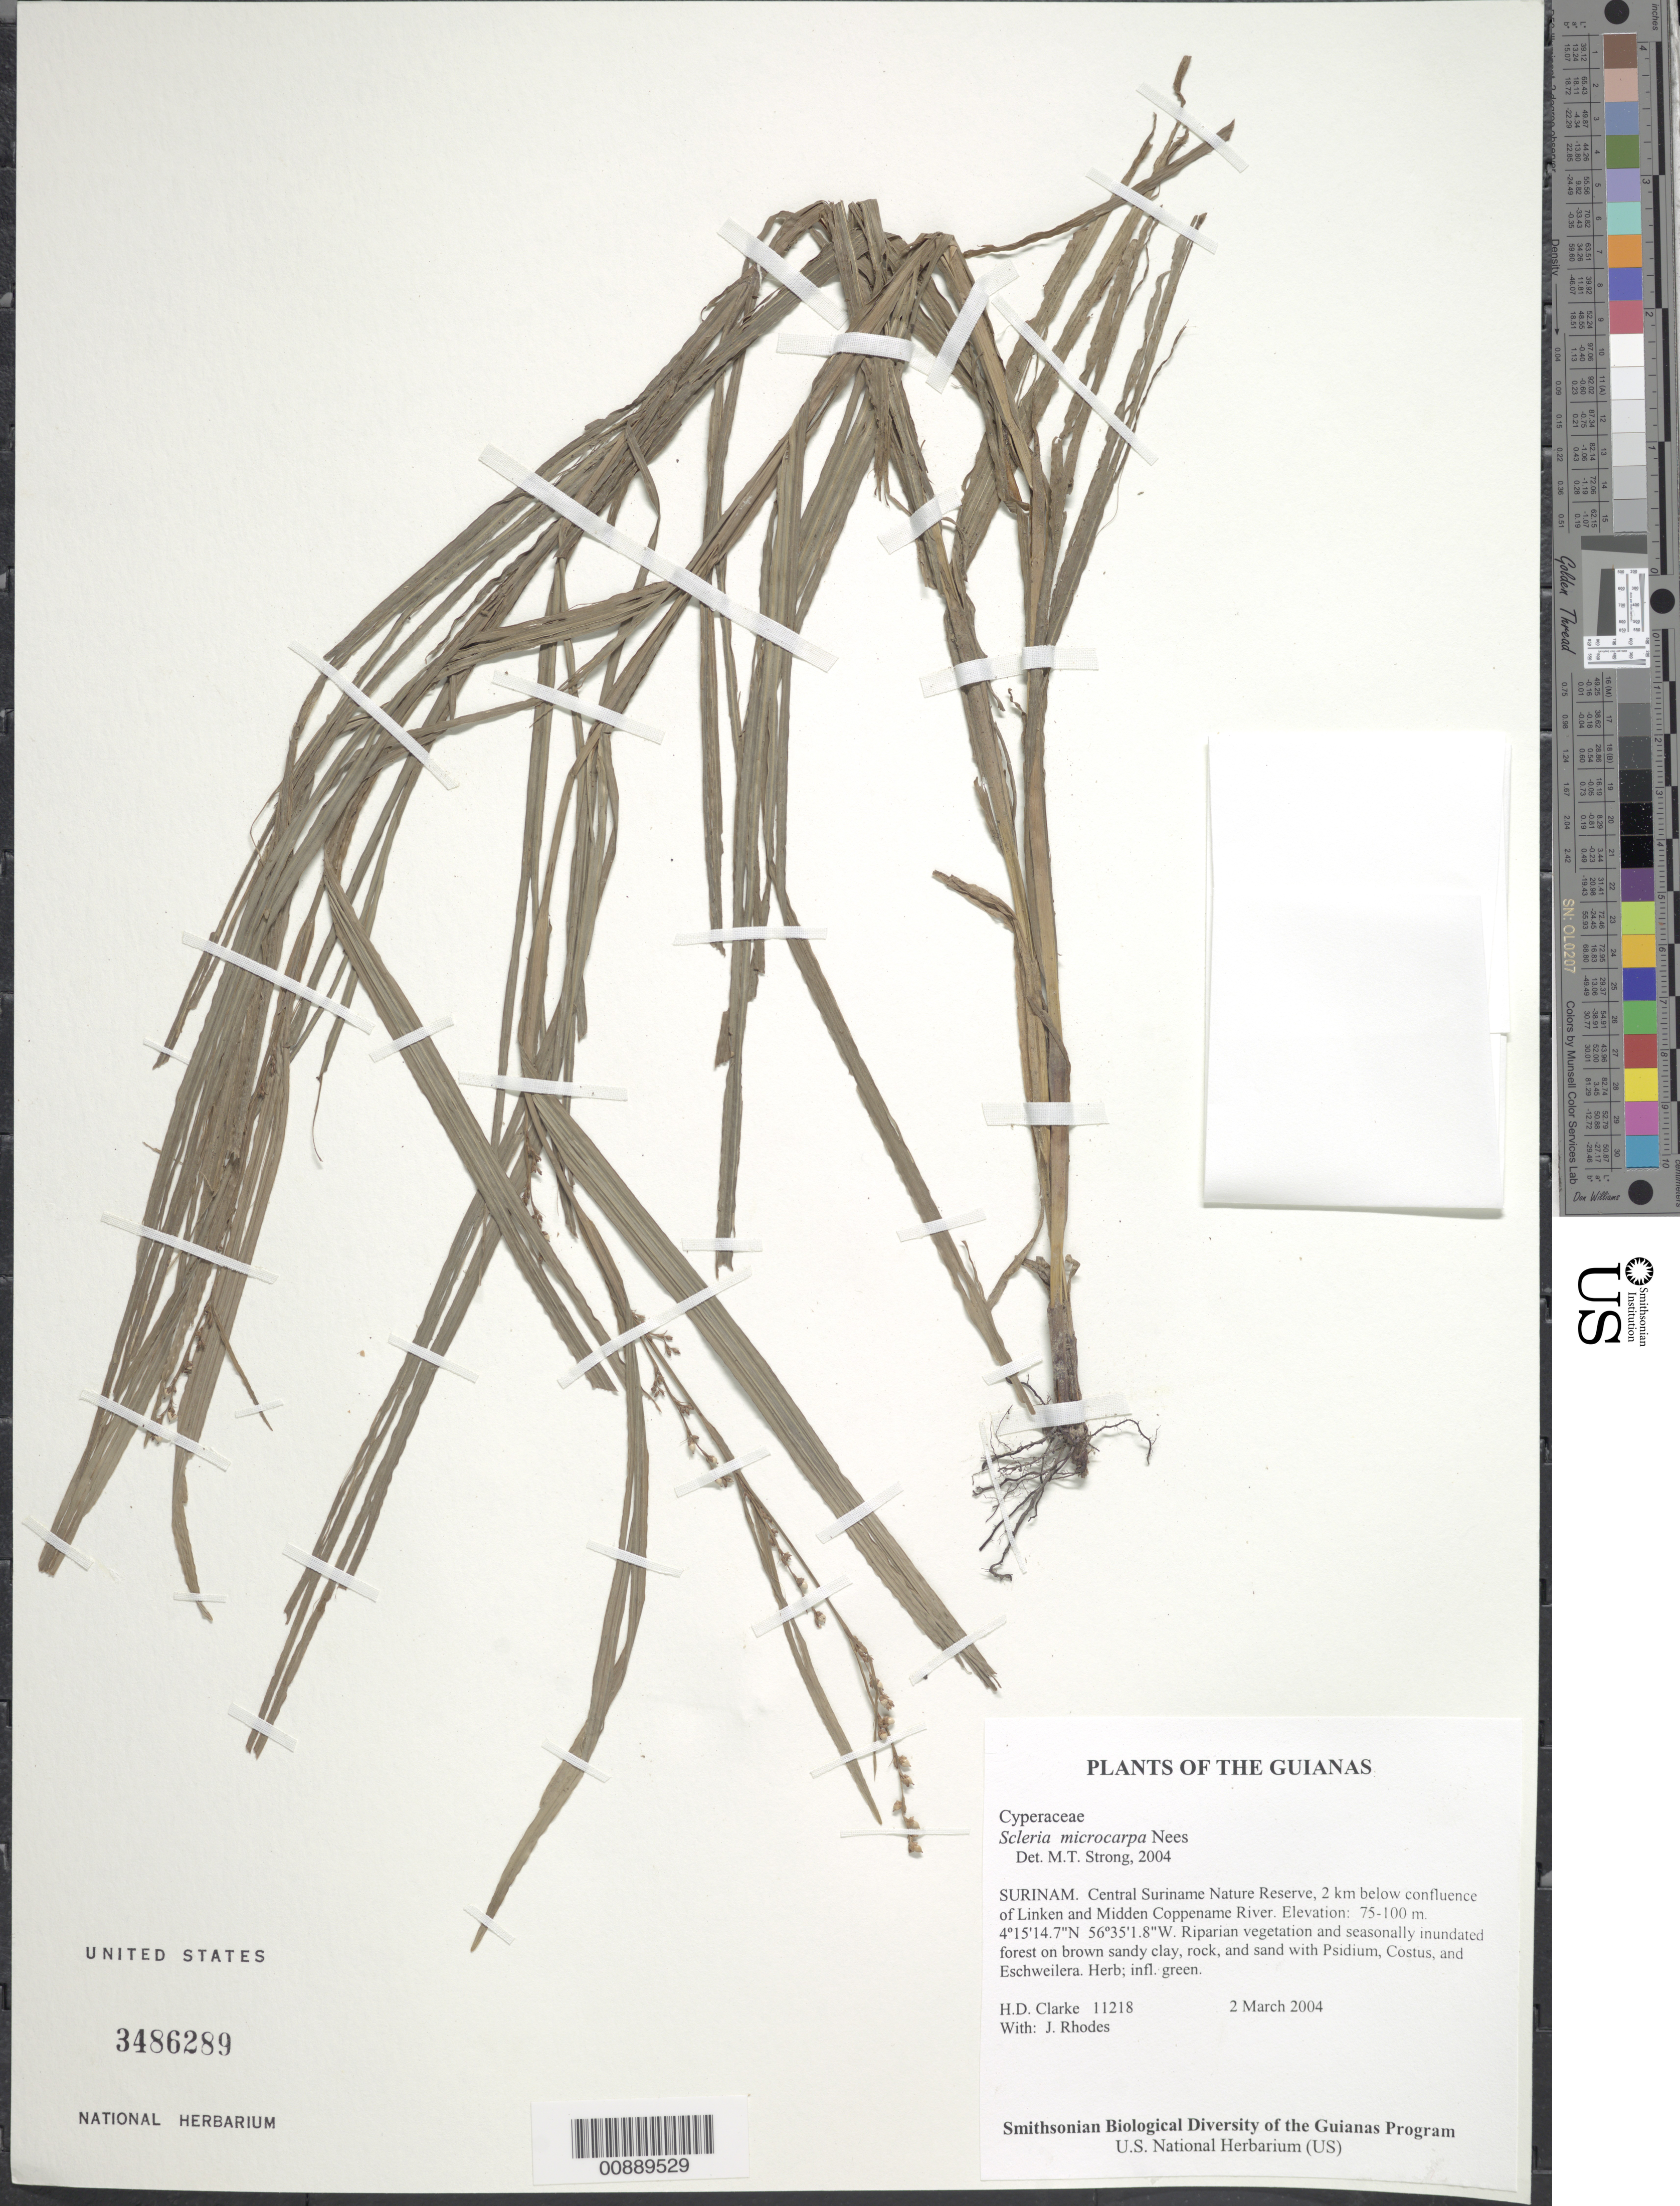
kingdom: Plantae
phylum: Tracheophyta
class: Liliopsida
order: Poales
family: Cyperaceae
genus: Scleria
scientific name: Scleria microcarpa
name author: Nees ex Kunth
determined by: Strong, M. T., (US), Smithsonian Institution - National Museum of Natural History (UNITED STATES)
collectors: H. D. Clarke & J. Rhodes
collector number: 11218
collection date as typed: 2 March 2004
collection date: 2004-03-02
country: Suriname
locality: Central Suriname Nature Reserve, 2 km below confluence of Linken and Midden Coppename River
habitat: Riparian vegetation and seasonally inundated forest on brown sandy clay, rock, and sand with Psidium, Costus, and Eschweilera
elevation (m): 75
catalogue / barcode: US 3486289